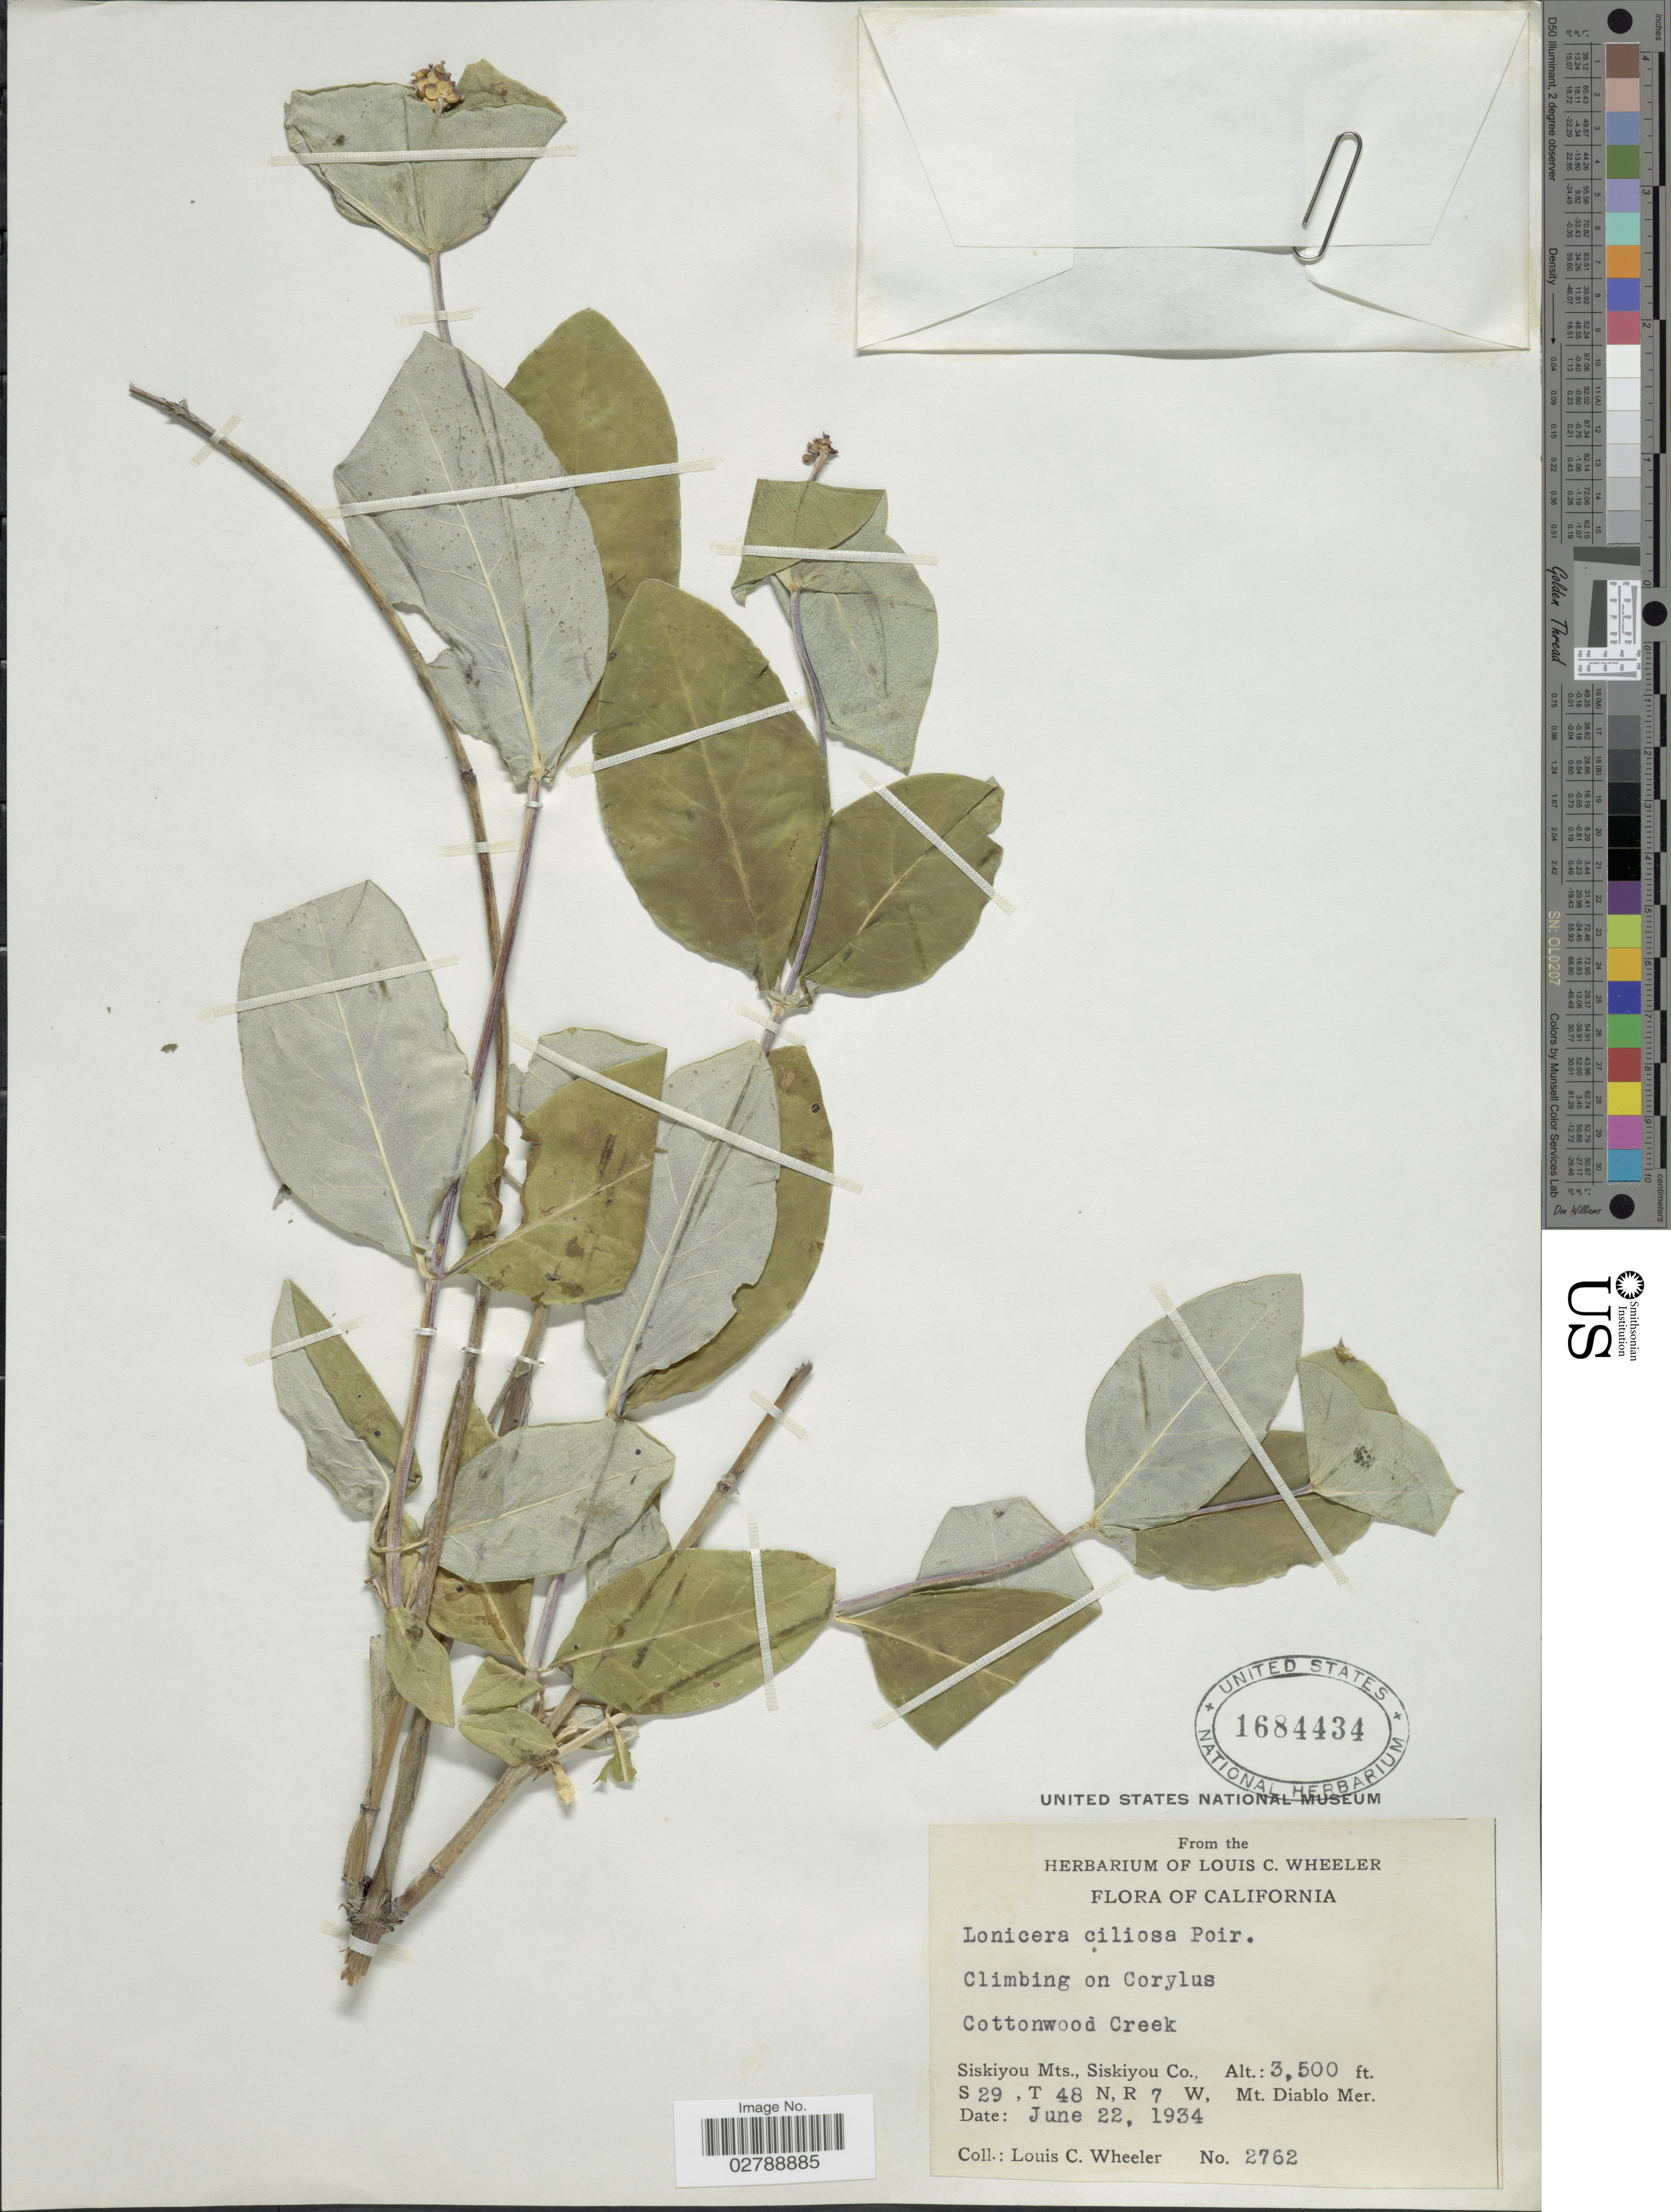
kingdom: Plantae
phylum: Tracheophyta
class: Magnoliopsida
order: Dipsacales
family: Caprifoliaceae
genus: Lonicera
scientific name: Lonicera ciliosa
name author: Poir.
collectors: L. C. Wheeler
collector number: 2762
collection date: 1934-06-22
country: United States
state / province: California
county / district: Siskiyou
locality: Cottonwood Creek. Siskiyou Mts., Siskiyou Co. S29, T 48 N, R 7 W, Mt. Diablo Mer.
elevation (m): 1067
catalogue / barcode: US 1684434